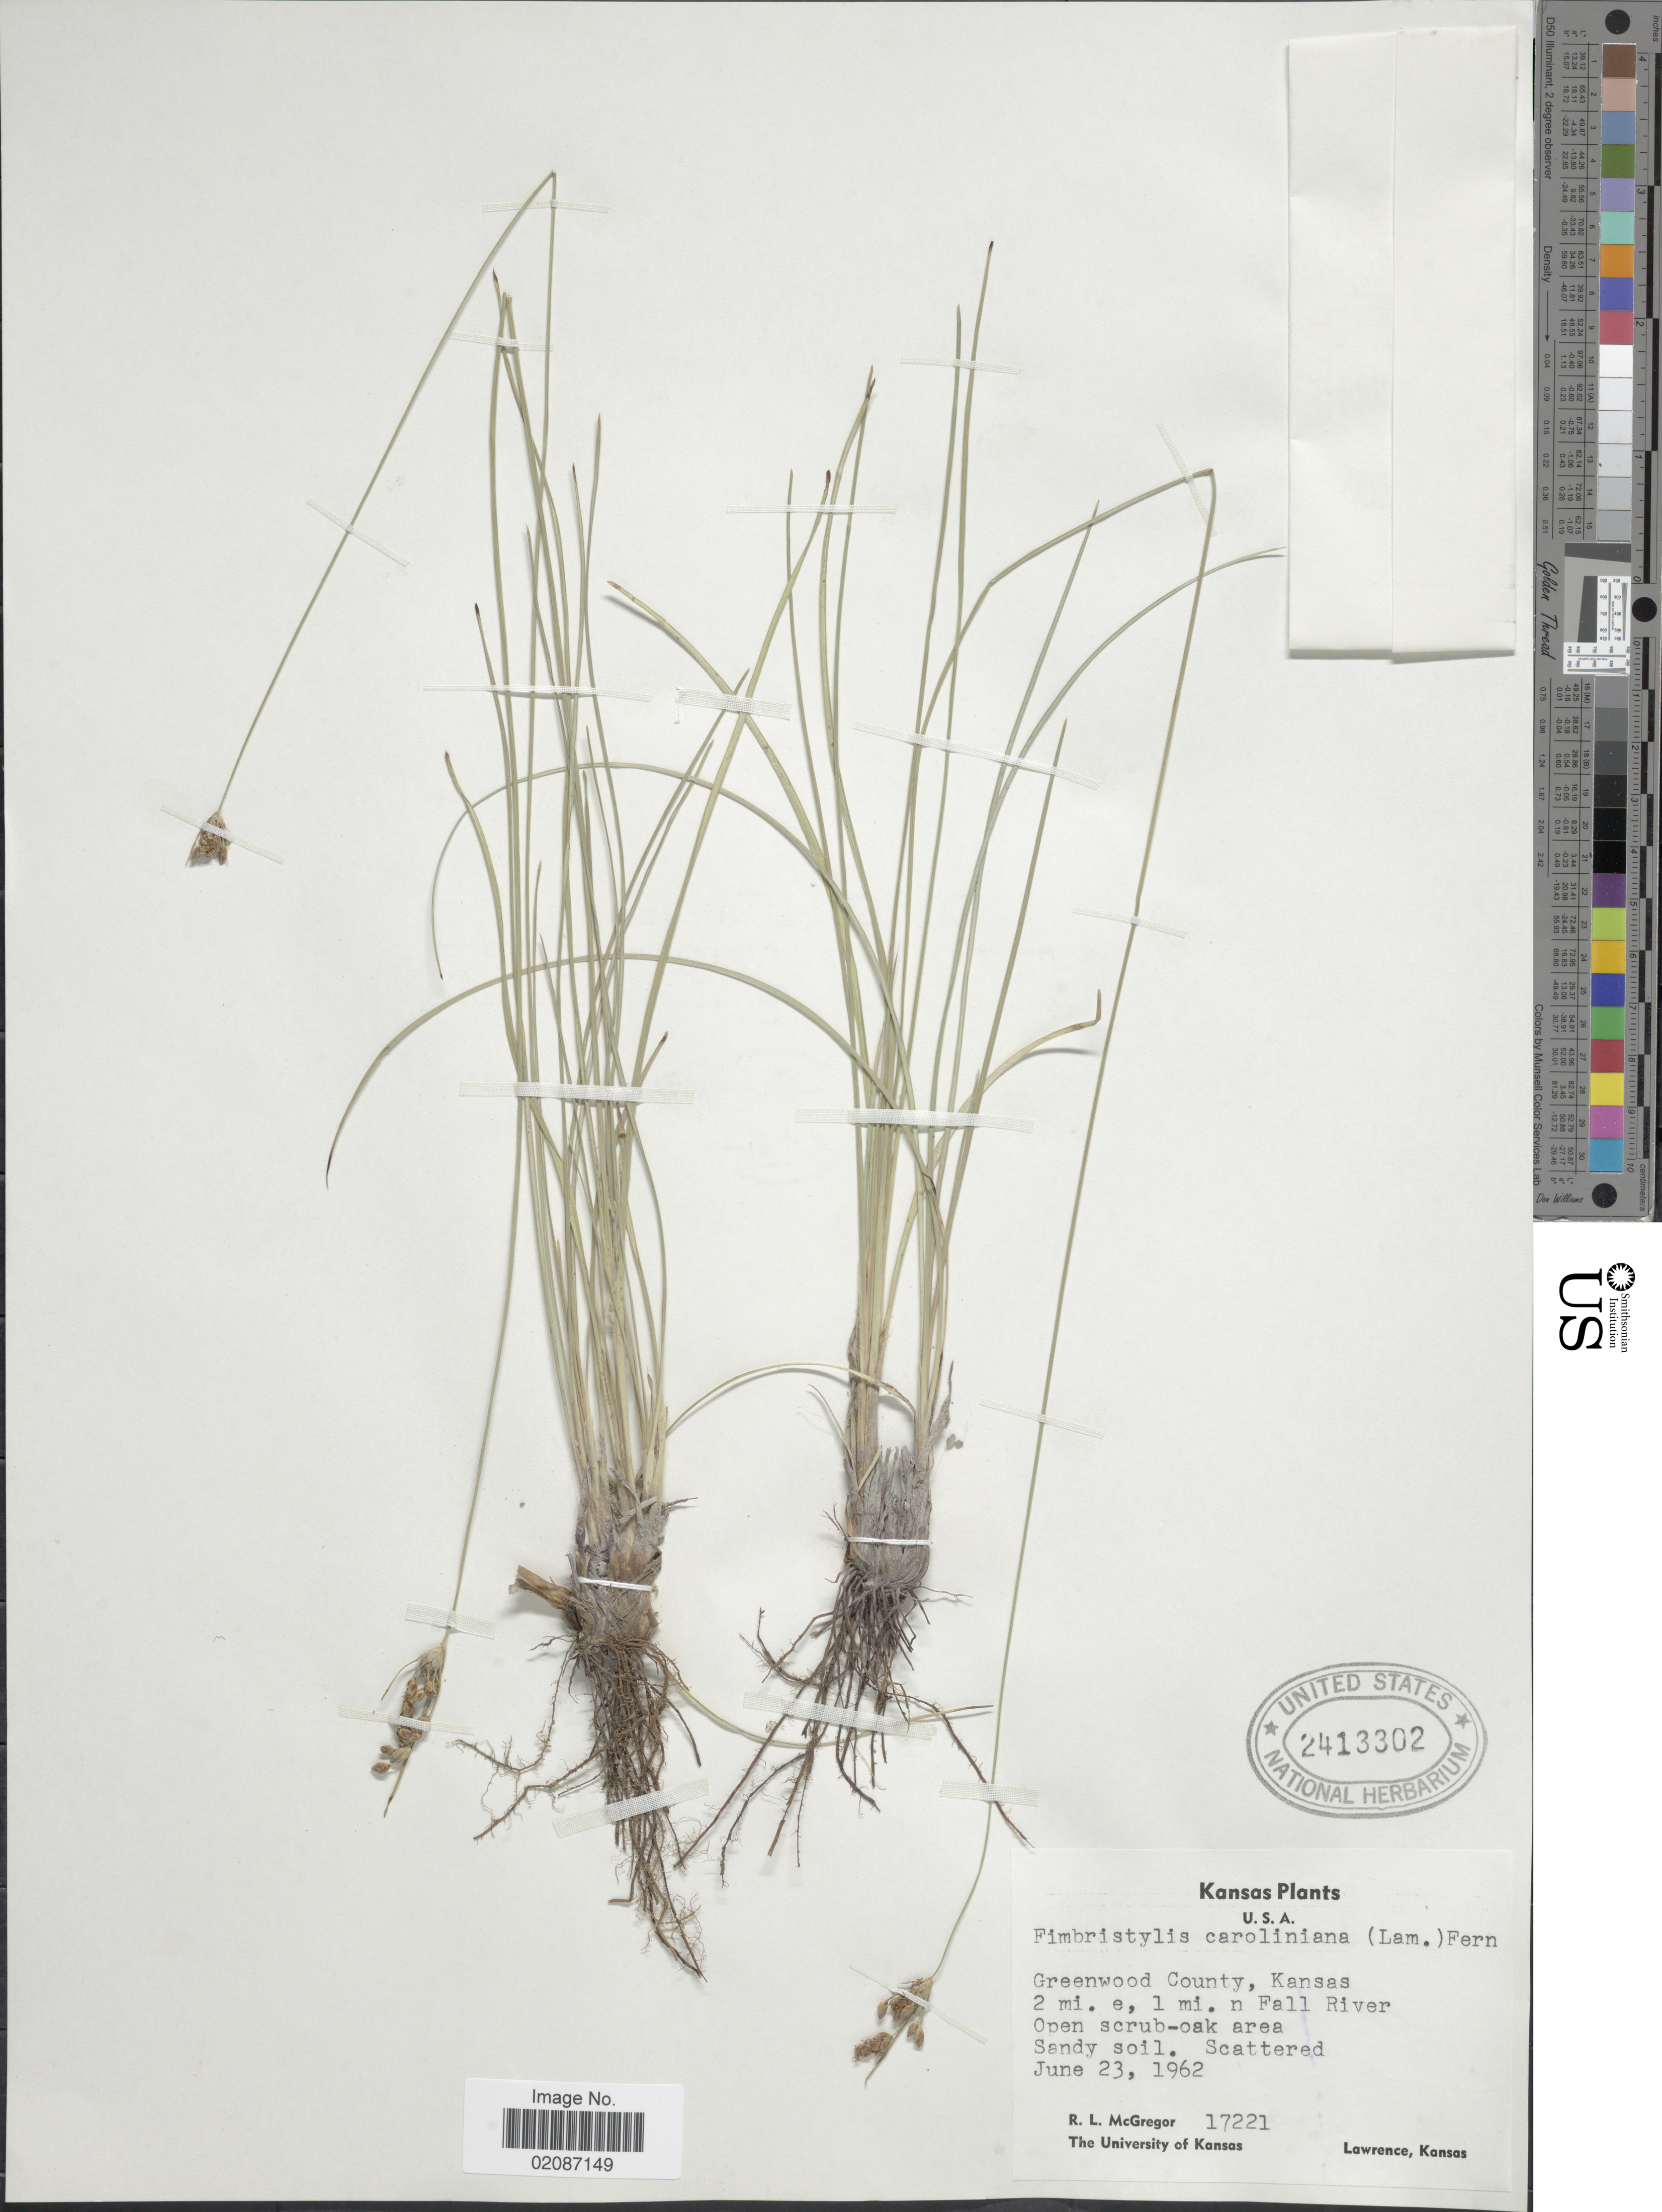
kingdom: Plantae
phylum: Tracheophyta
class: Liliopsida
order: Poales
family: Cyperaceae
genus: Fimbristylis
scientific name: Fimbristylis spadicea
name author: (L.) Vahl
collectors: R. McGregor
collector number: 17221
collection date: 1962-06-23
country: United States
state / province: Kansas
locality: U.S.A., Greenwood County, 2 mi e, 1 mi n Fall River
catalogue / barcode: US 2413302